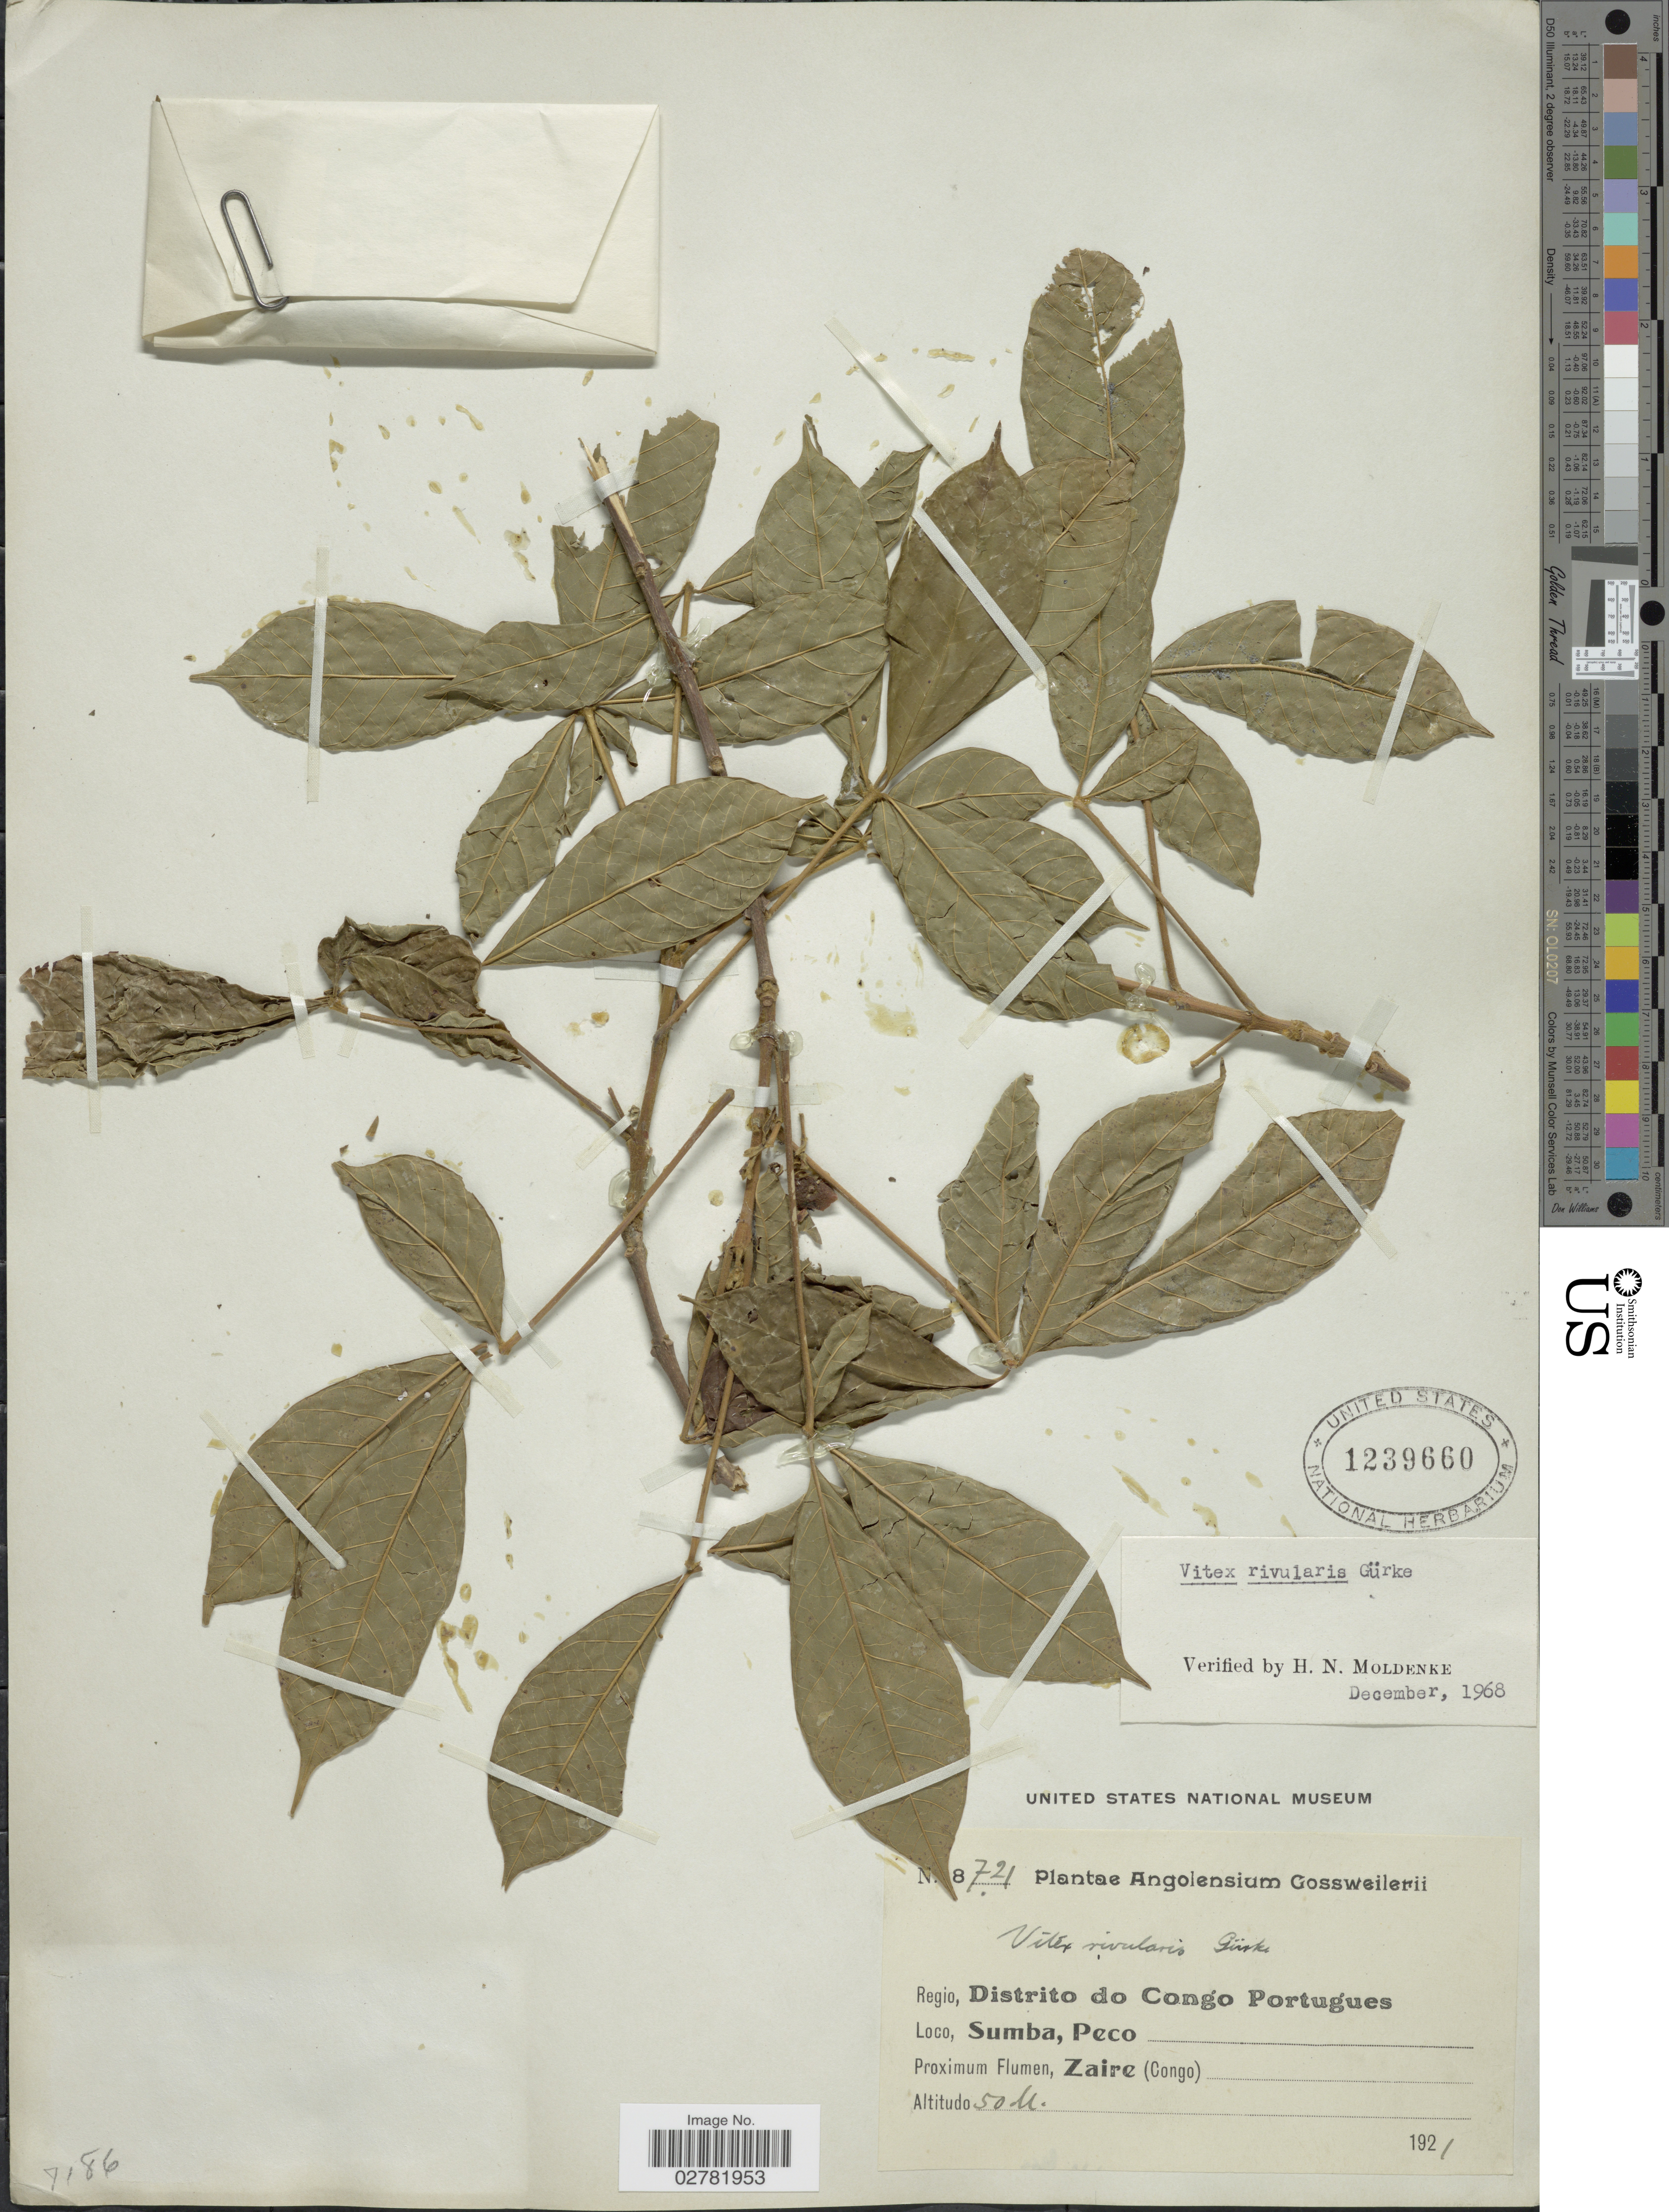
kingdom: Plantae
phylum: Tracheophyta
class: Magnoliopsida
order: Lamiales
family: Lamiaceae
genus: Vitex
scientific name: Vitex rivularis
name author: Gürke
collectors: -. Gossweiler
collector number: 8721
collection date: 1921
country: Angola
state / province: Zaire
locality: Regio, Distrito do Congo Portugues. Sumba, Peco. Zaire (Congo).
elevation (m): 50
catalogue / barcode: US 1239660